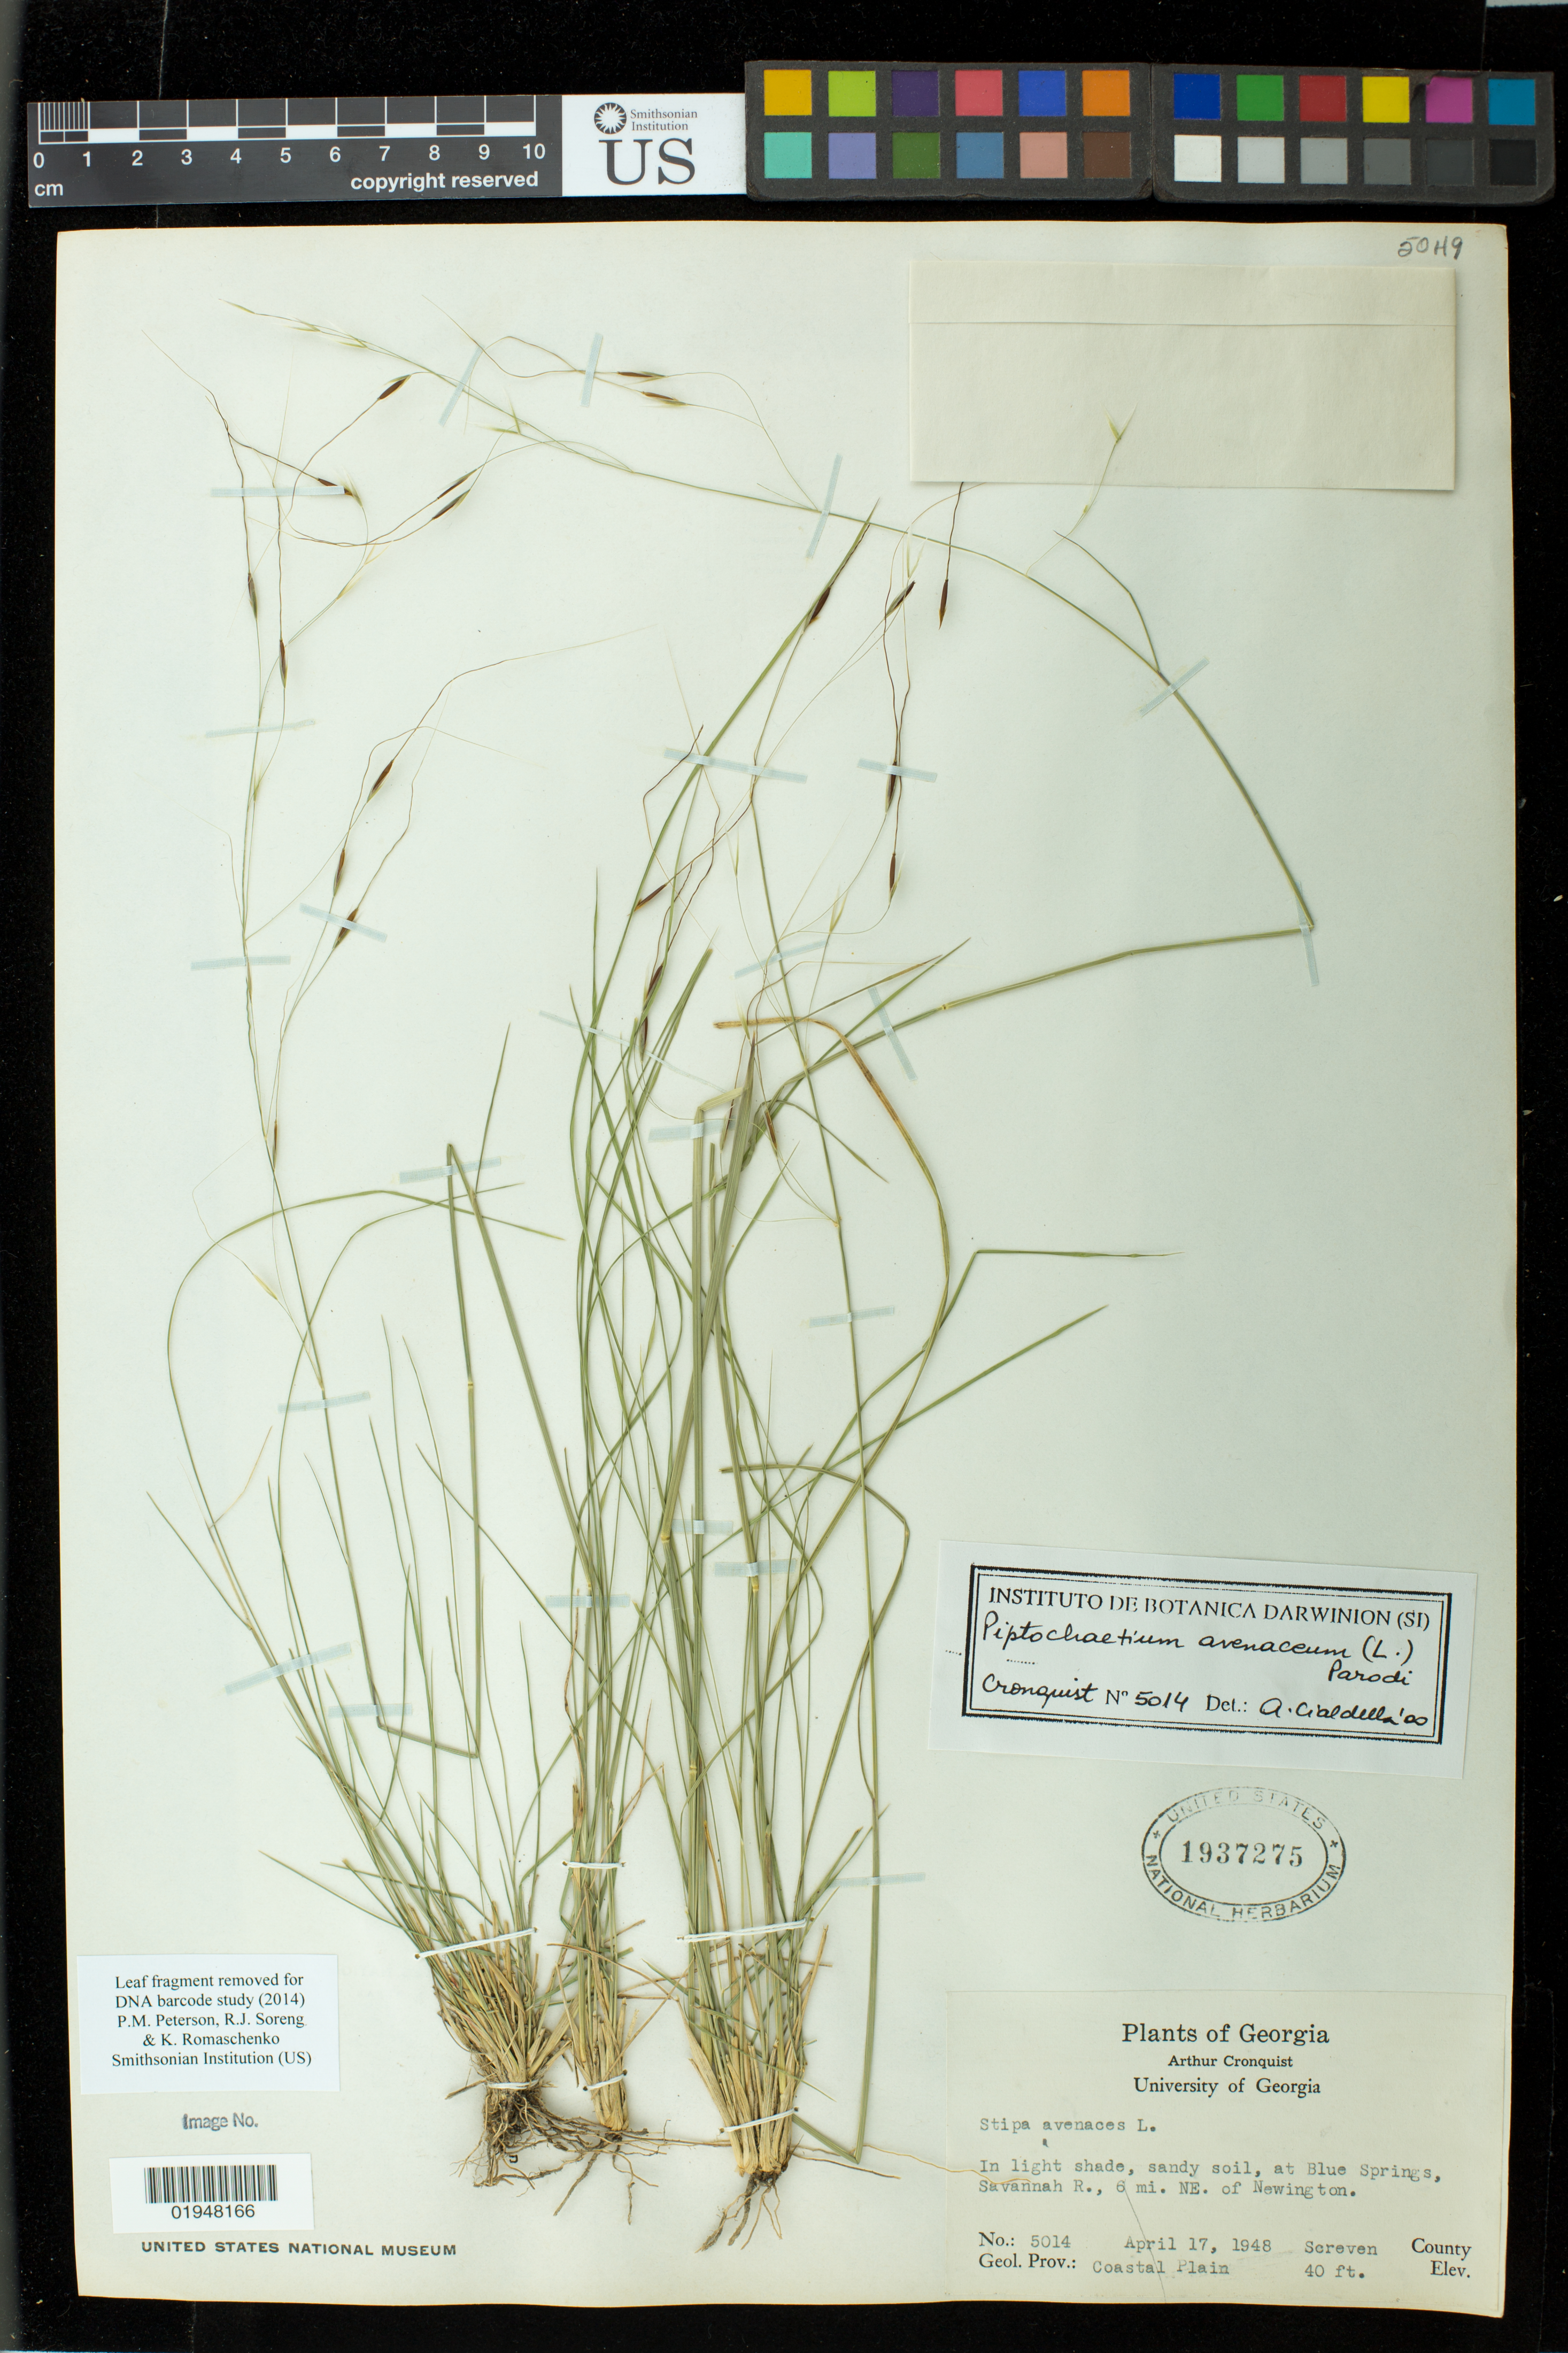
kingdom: Plantae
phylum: Tracheophyta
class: Liliopsida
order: Poales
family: Poaceae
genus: Piptochaetium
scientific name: Piptochaetium avenaceum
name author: (L.) Parodi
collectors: A. J. Cronquist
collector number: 5014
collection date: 1948-04-17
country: United States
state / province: Georgia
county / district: Screven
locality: Blue Springs, Savannah R., 6 mi. NE. of Newington.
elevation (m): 12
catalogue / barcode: US 1937275